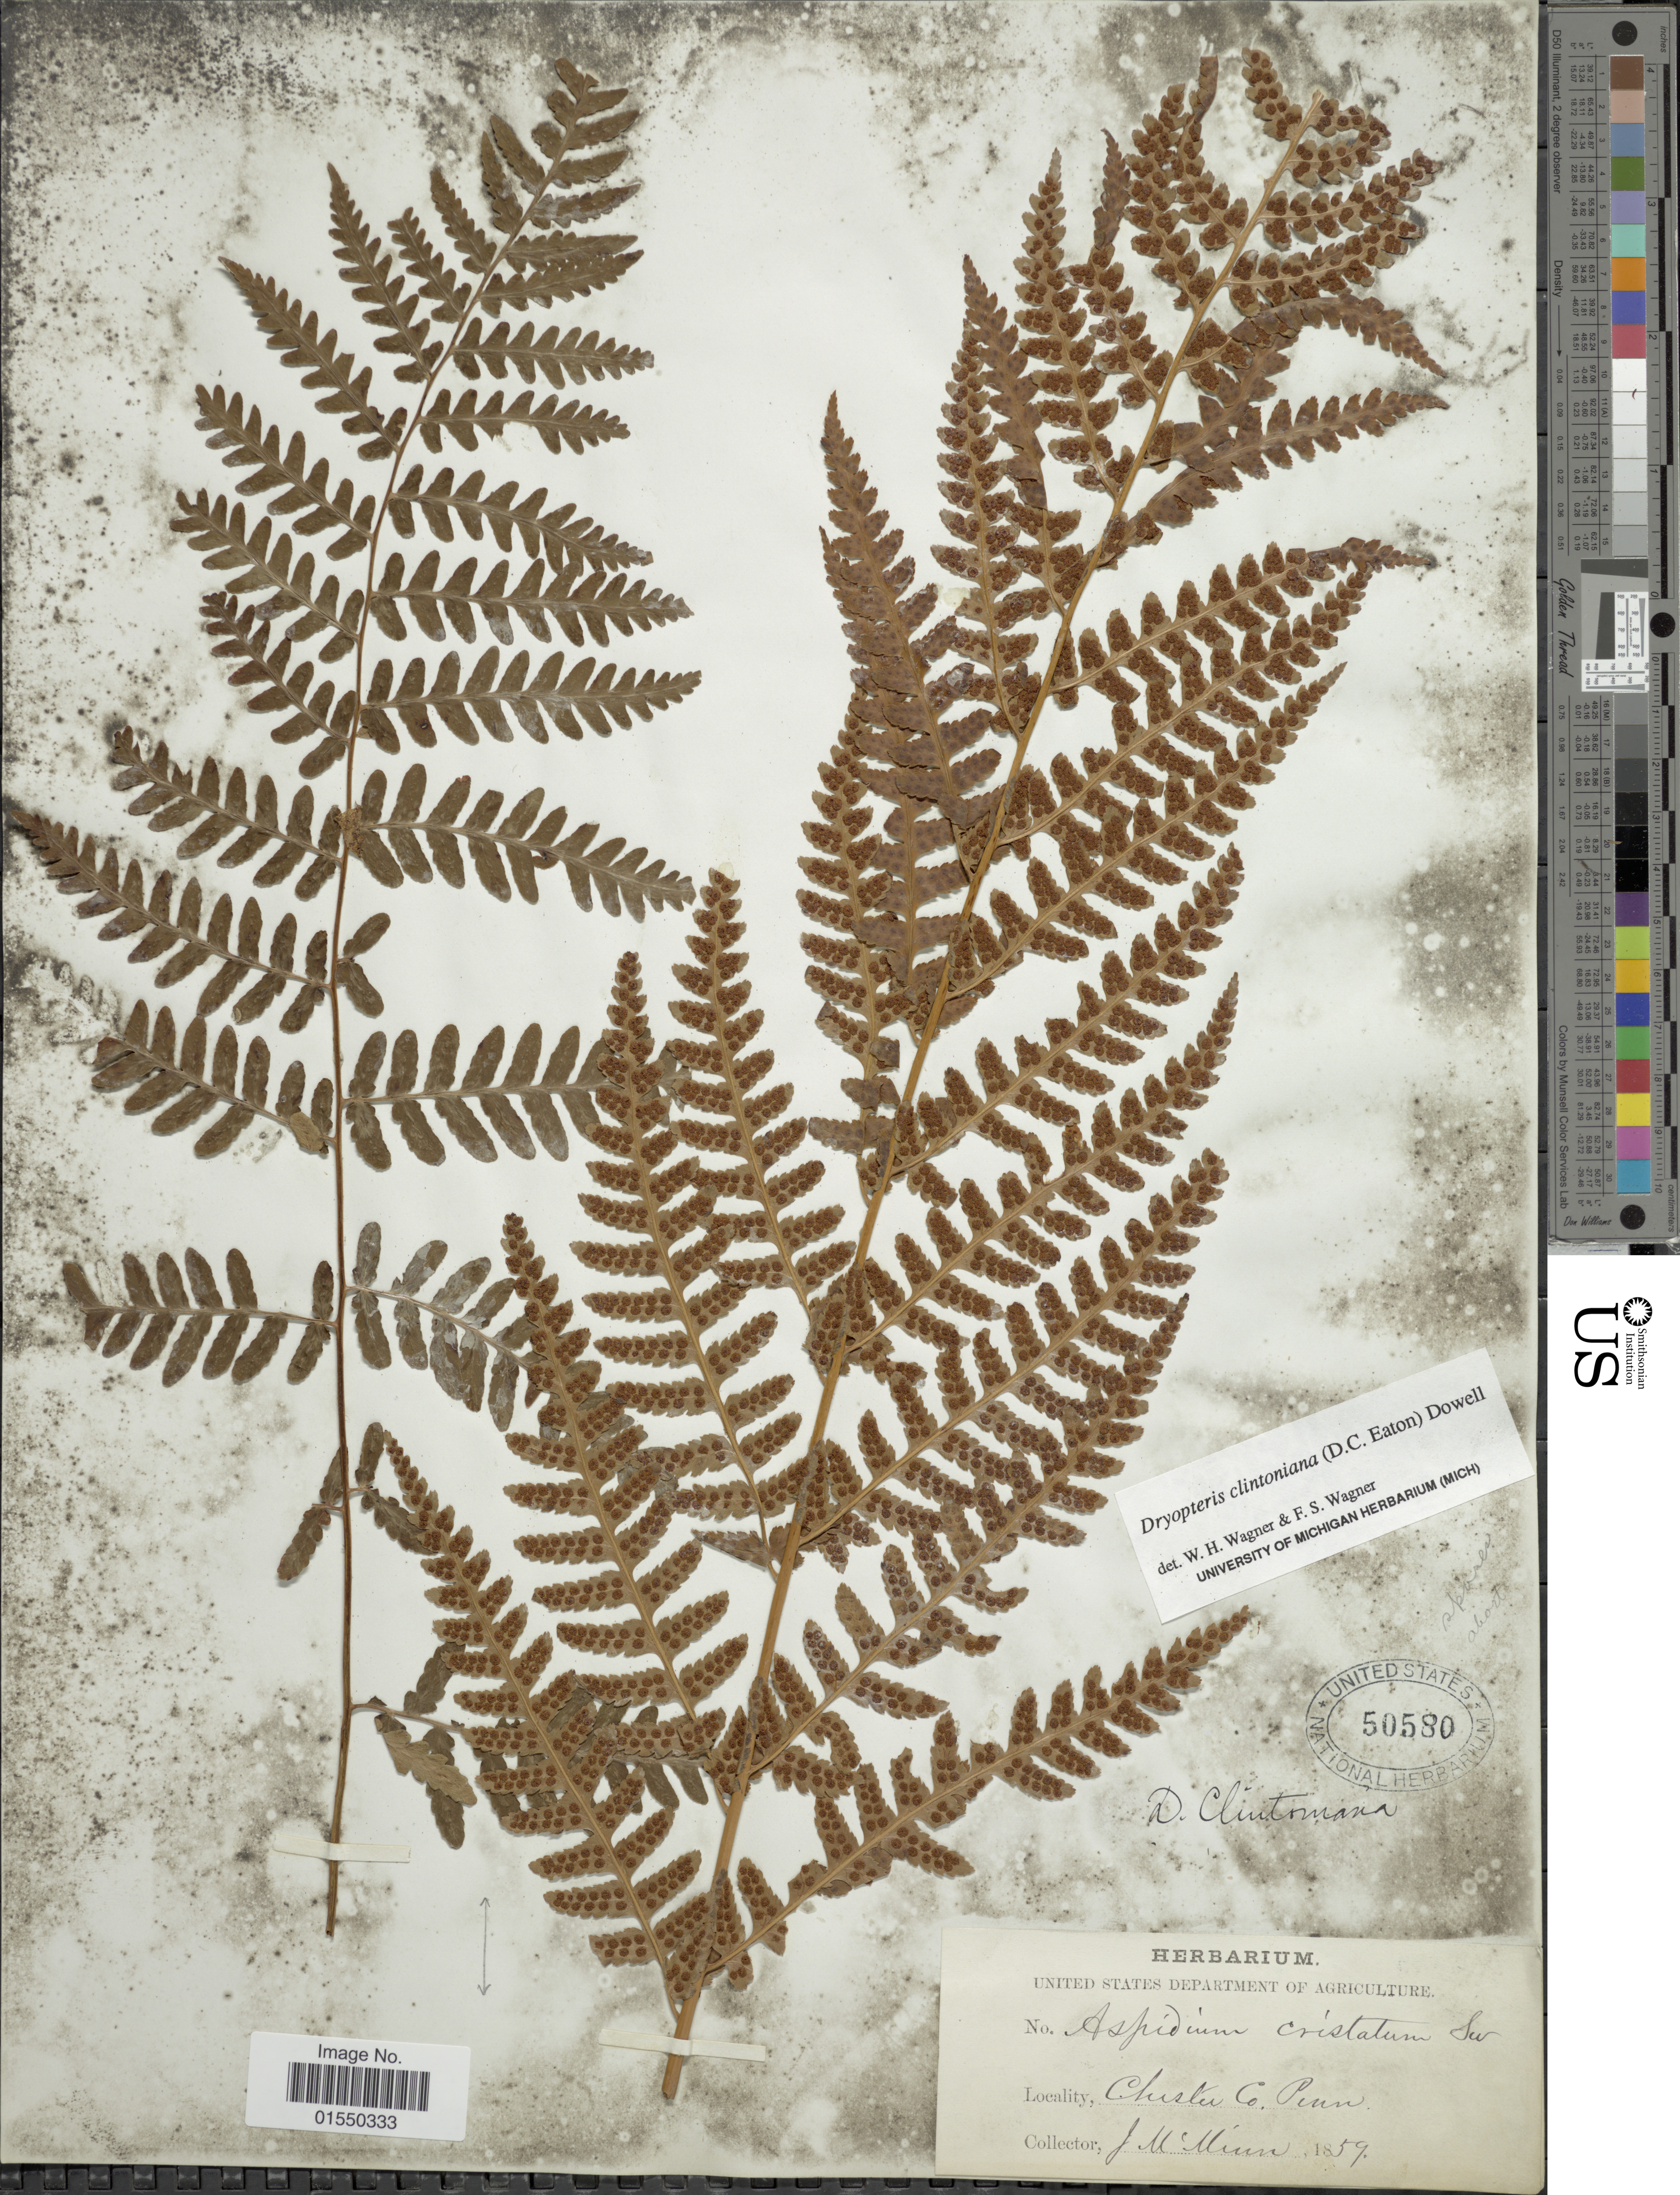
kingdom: Plantae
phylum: Tracheophyta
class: Polypodiopsida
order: Polypodiales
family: Dryopteridaceae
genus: Dryopteris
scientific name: Dryopteris clintoniana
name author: (D.C. Eaton) Dowell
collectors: J. McMinn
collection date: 1859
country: United States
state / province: Pennsylvania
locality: Chester Co., Penn.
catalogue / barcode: US 50580